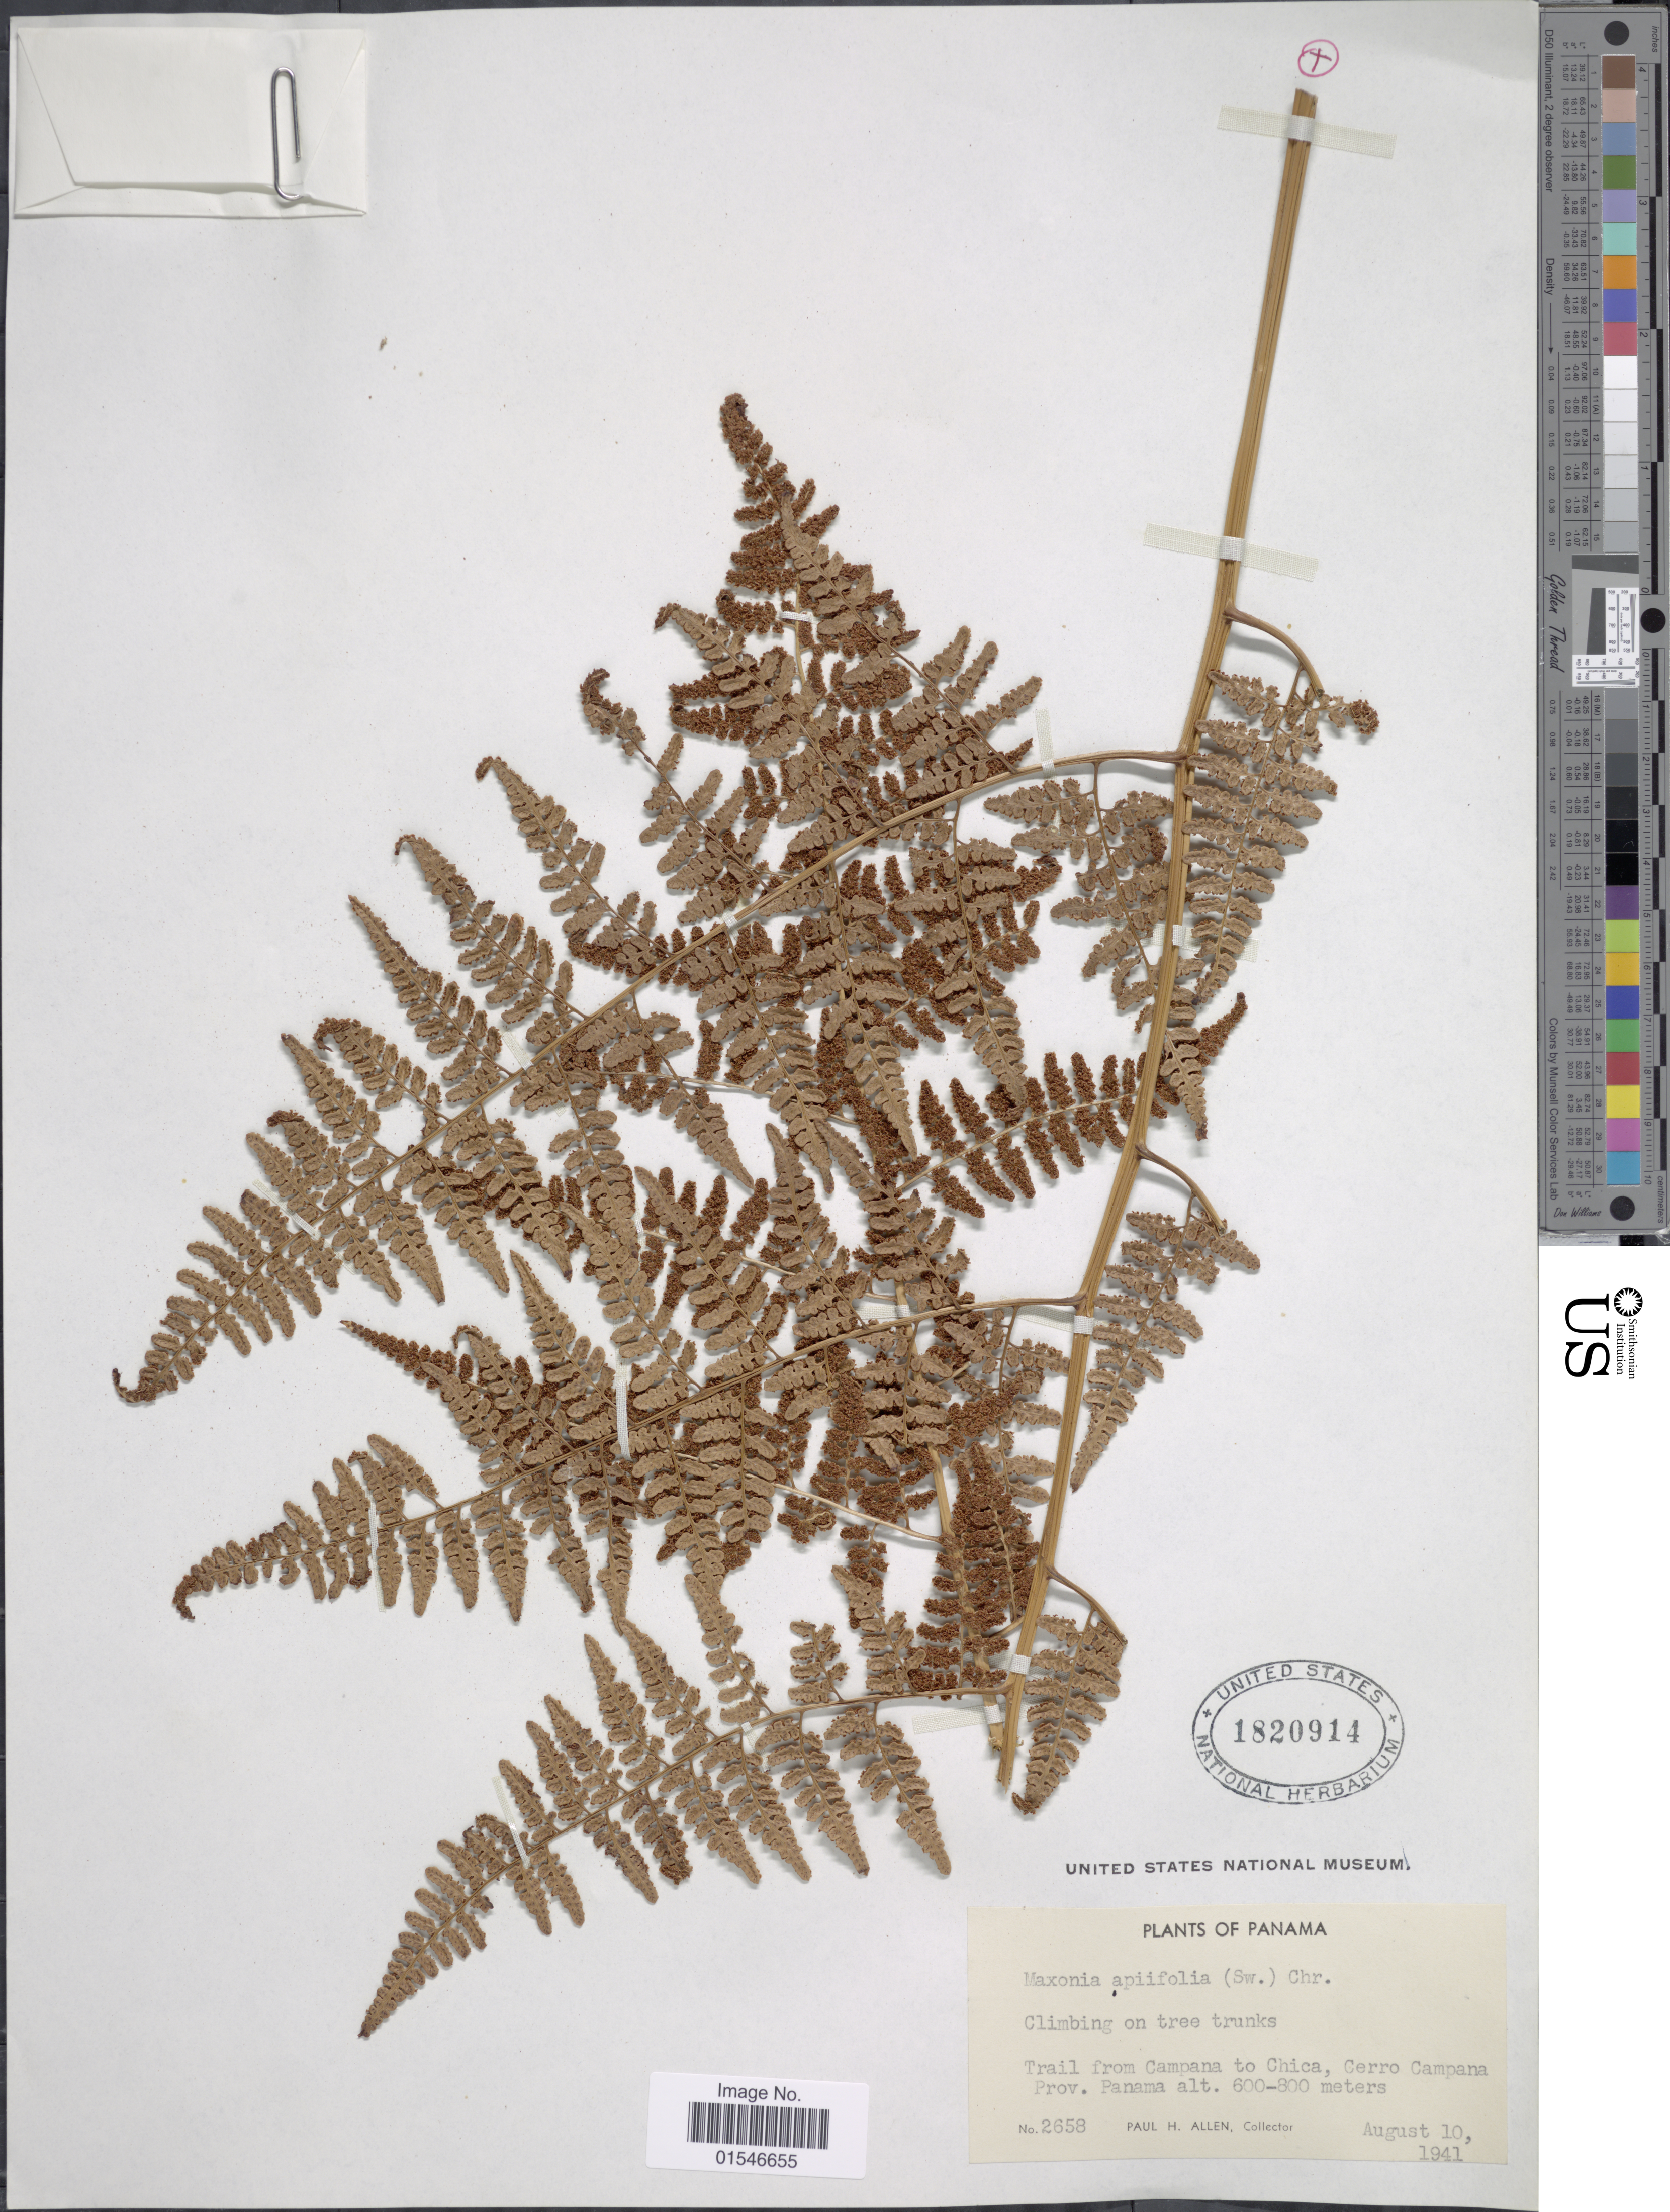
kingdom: Plantae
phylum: Tracheophyta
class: Polypodiopsida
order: Polypodiales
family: Dryopteridaceae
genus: Maxonia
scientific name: Maxonia apiifolia var. dualis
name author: (Donn. Sm.) C. Chr.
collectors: P. H. Allen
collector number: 2658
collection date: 1941-08-10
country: Panama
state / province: Panamá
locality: Trail from Campana to Chica, Cerro Campana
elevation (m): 600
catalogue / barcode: US 1820914